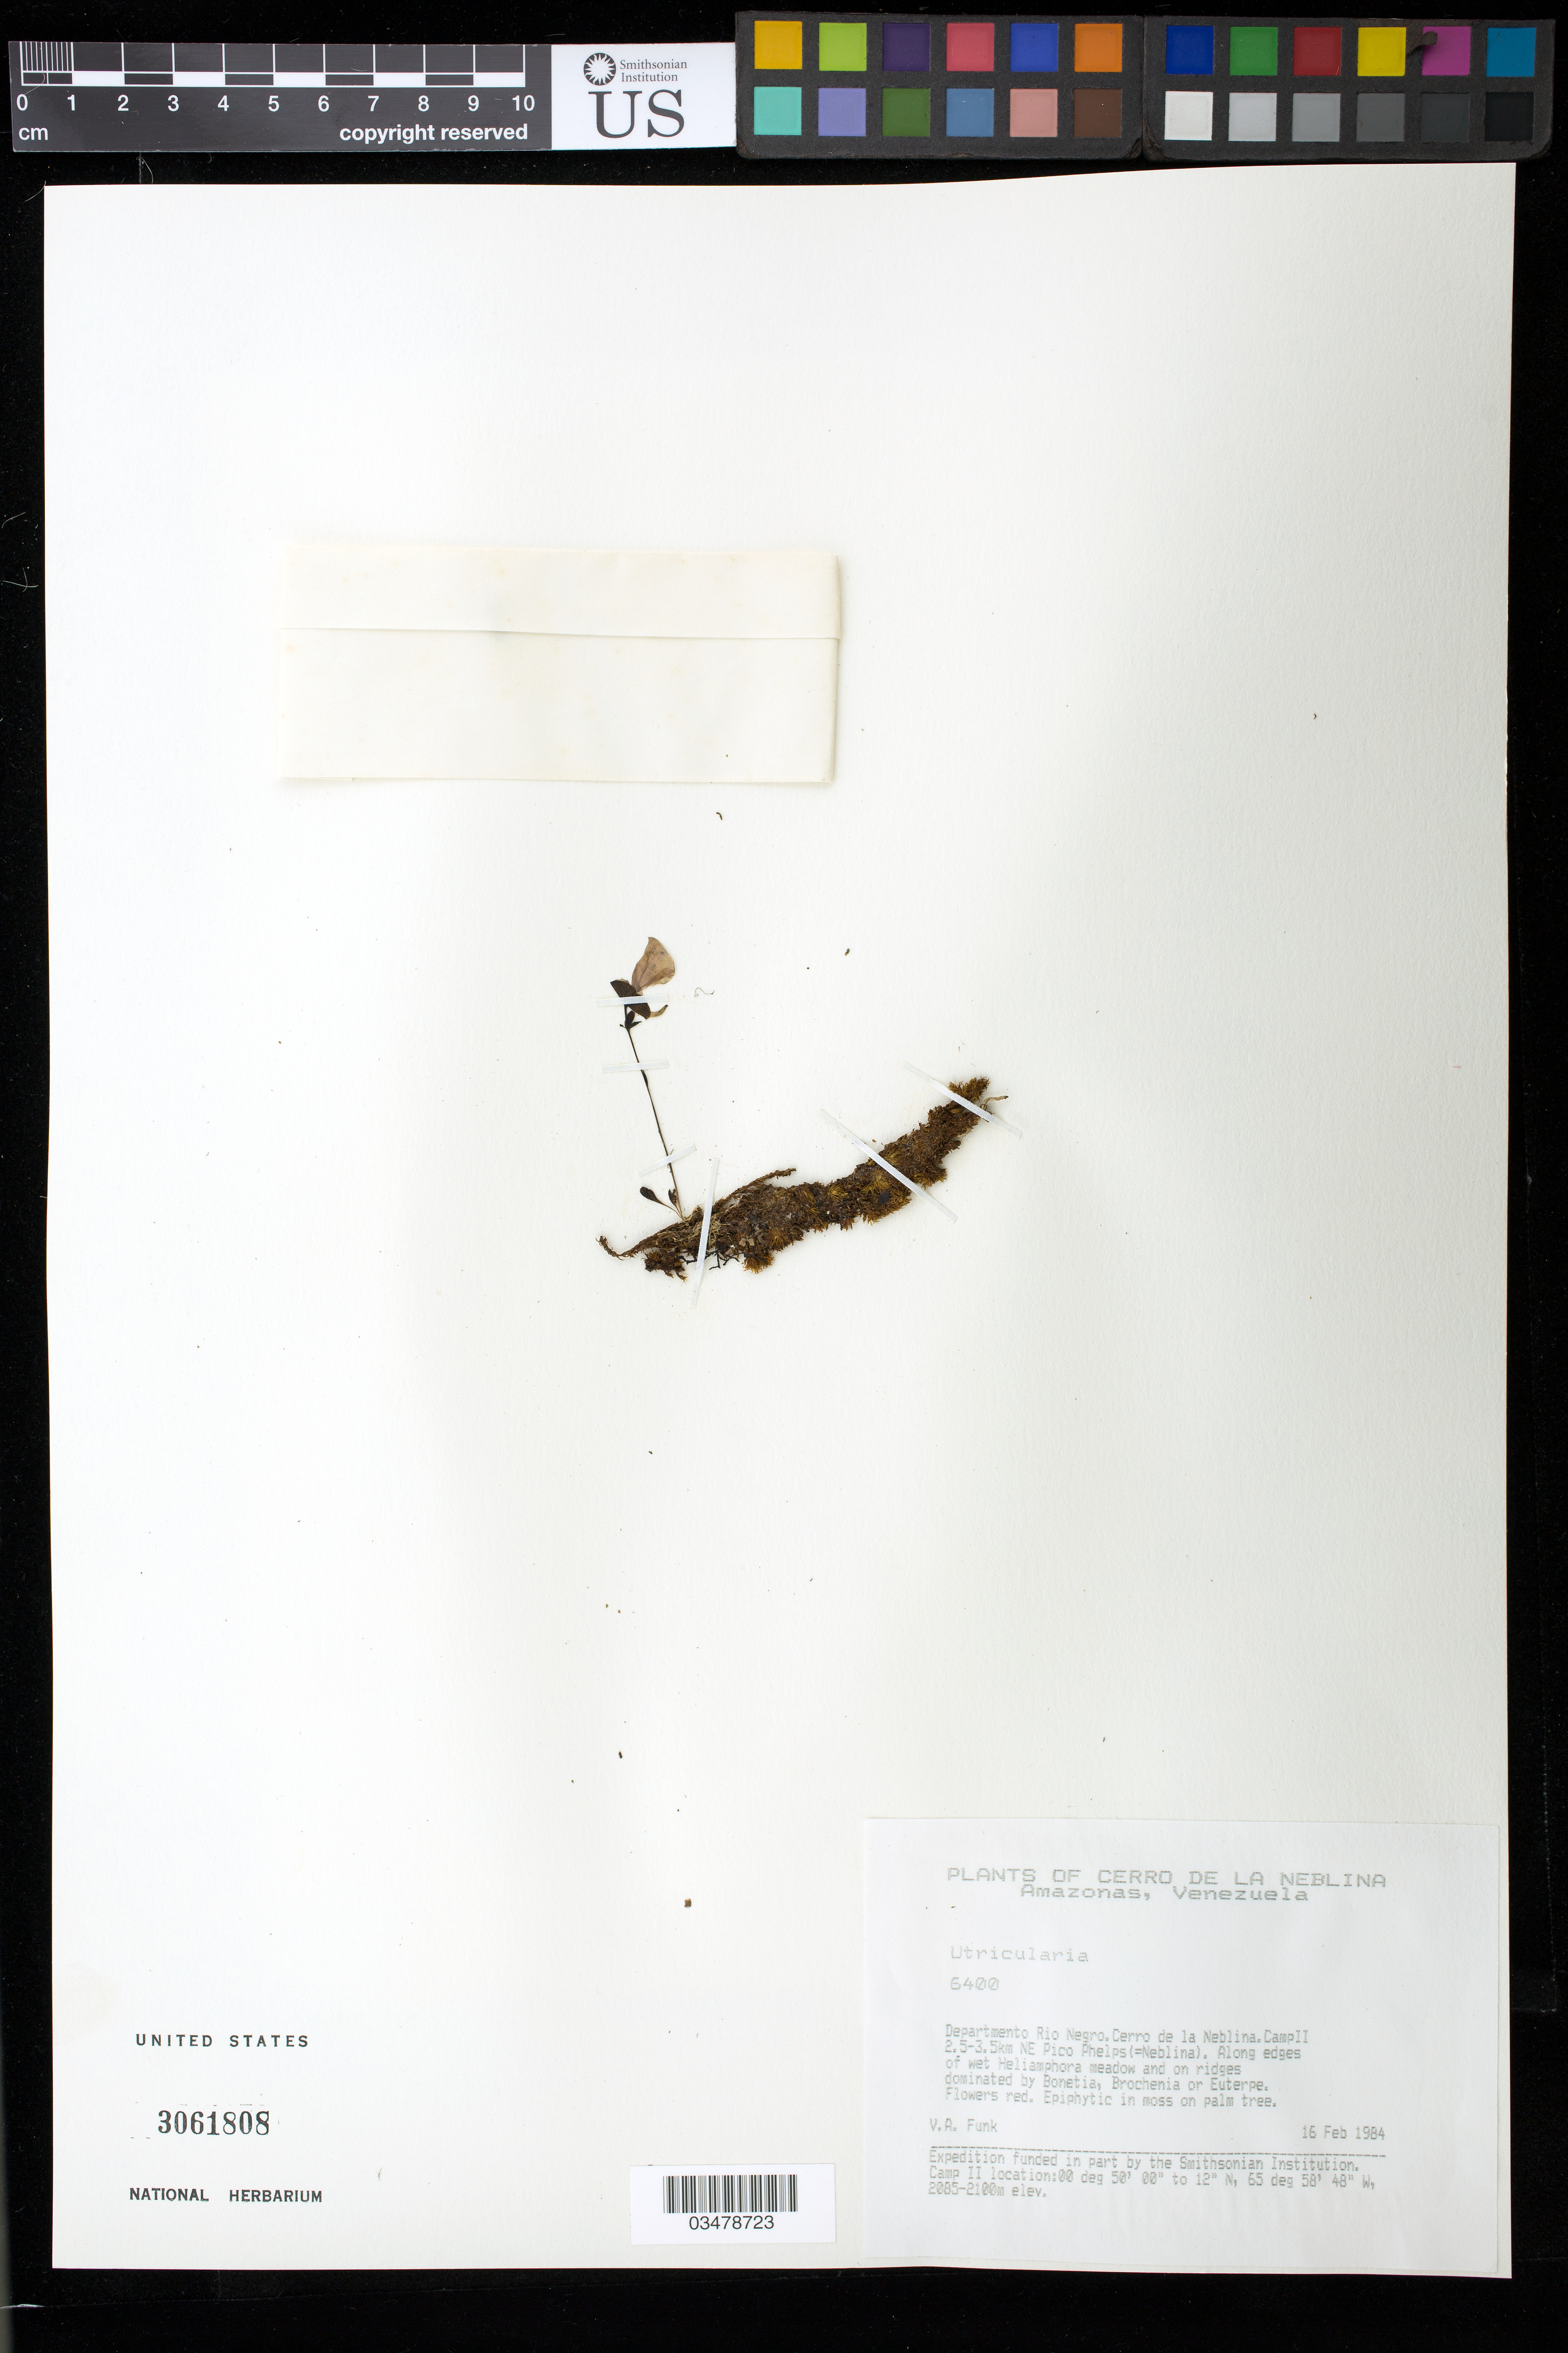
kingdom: Plantae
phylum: Tracheophyta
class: Magnoliopsida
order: Lamiales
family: Lentibulariaceae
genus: Utricularia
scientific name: Utricularia sp.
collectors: V. Funk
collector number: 6400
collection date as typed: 16-Feb-84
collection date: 1984-02-16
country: Venezuela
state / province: Amazonas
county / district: Río Negro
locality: Cerro de la Neblina, Camp II 2.5-3.5 km NE Pico Phelps (=Neblina)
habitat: Along edges of wet Heliamphora meadow and on ridges dominated by Bonnetia, Broccania or Euterpe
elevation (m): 2085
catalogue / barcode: US 3061808